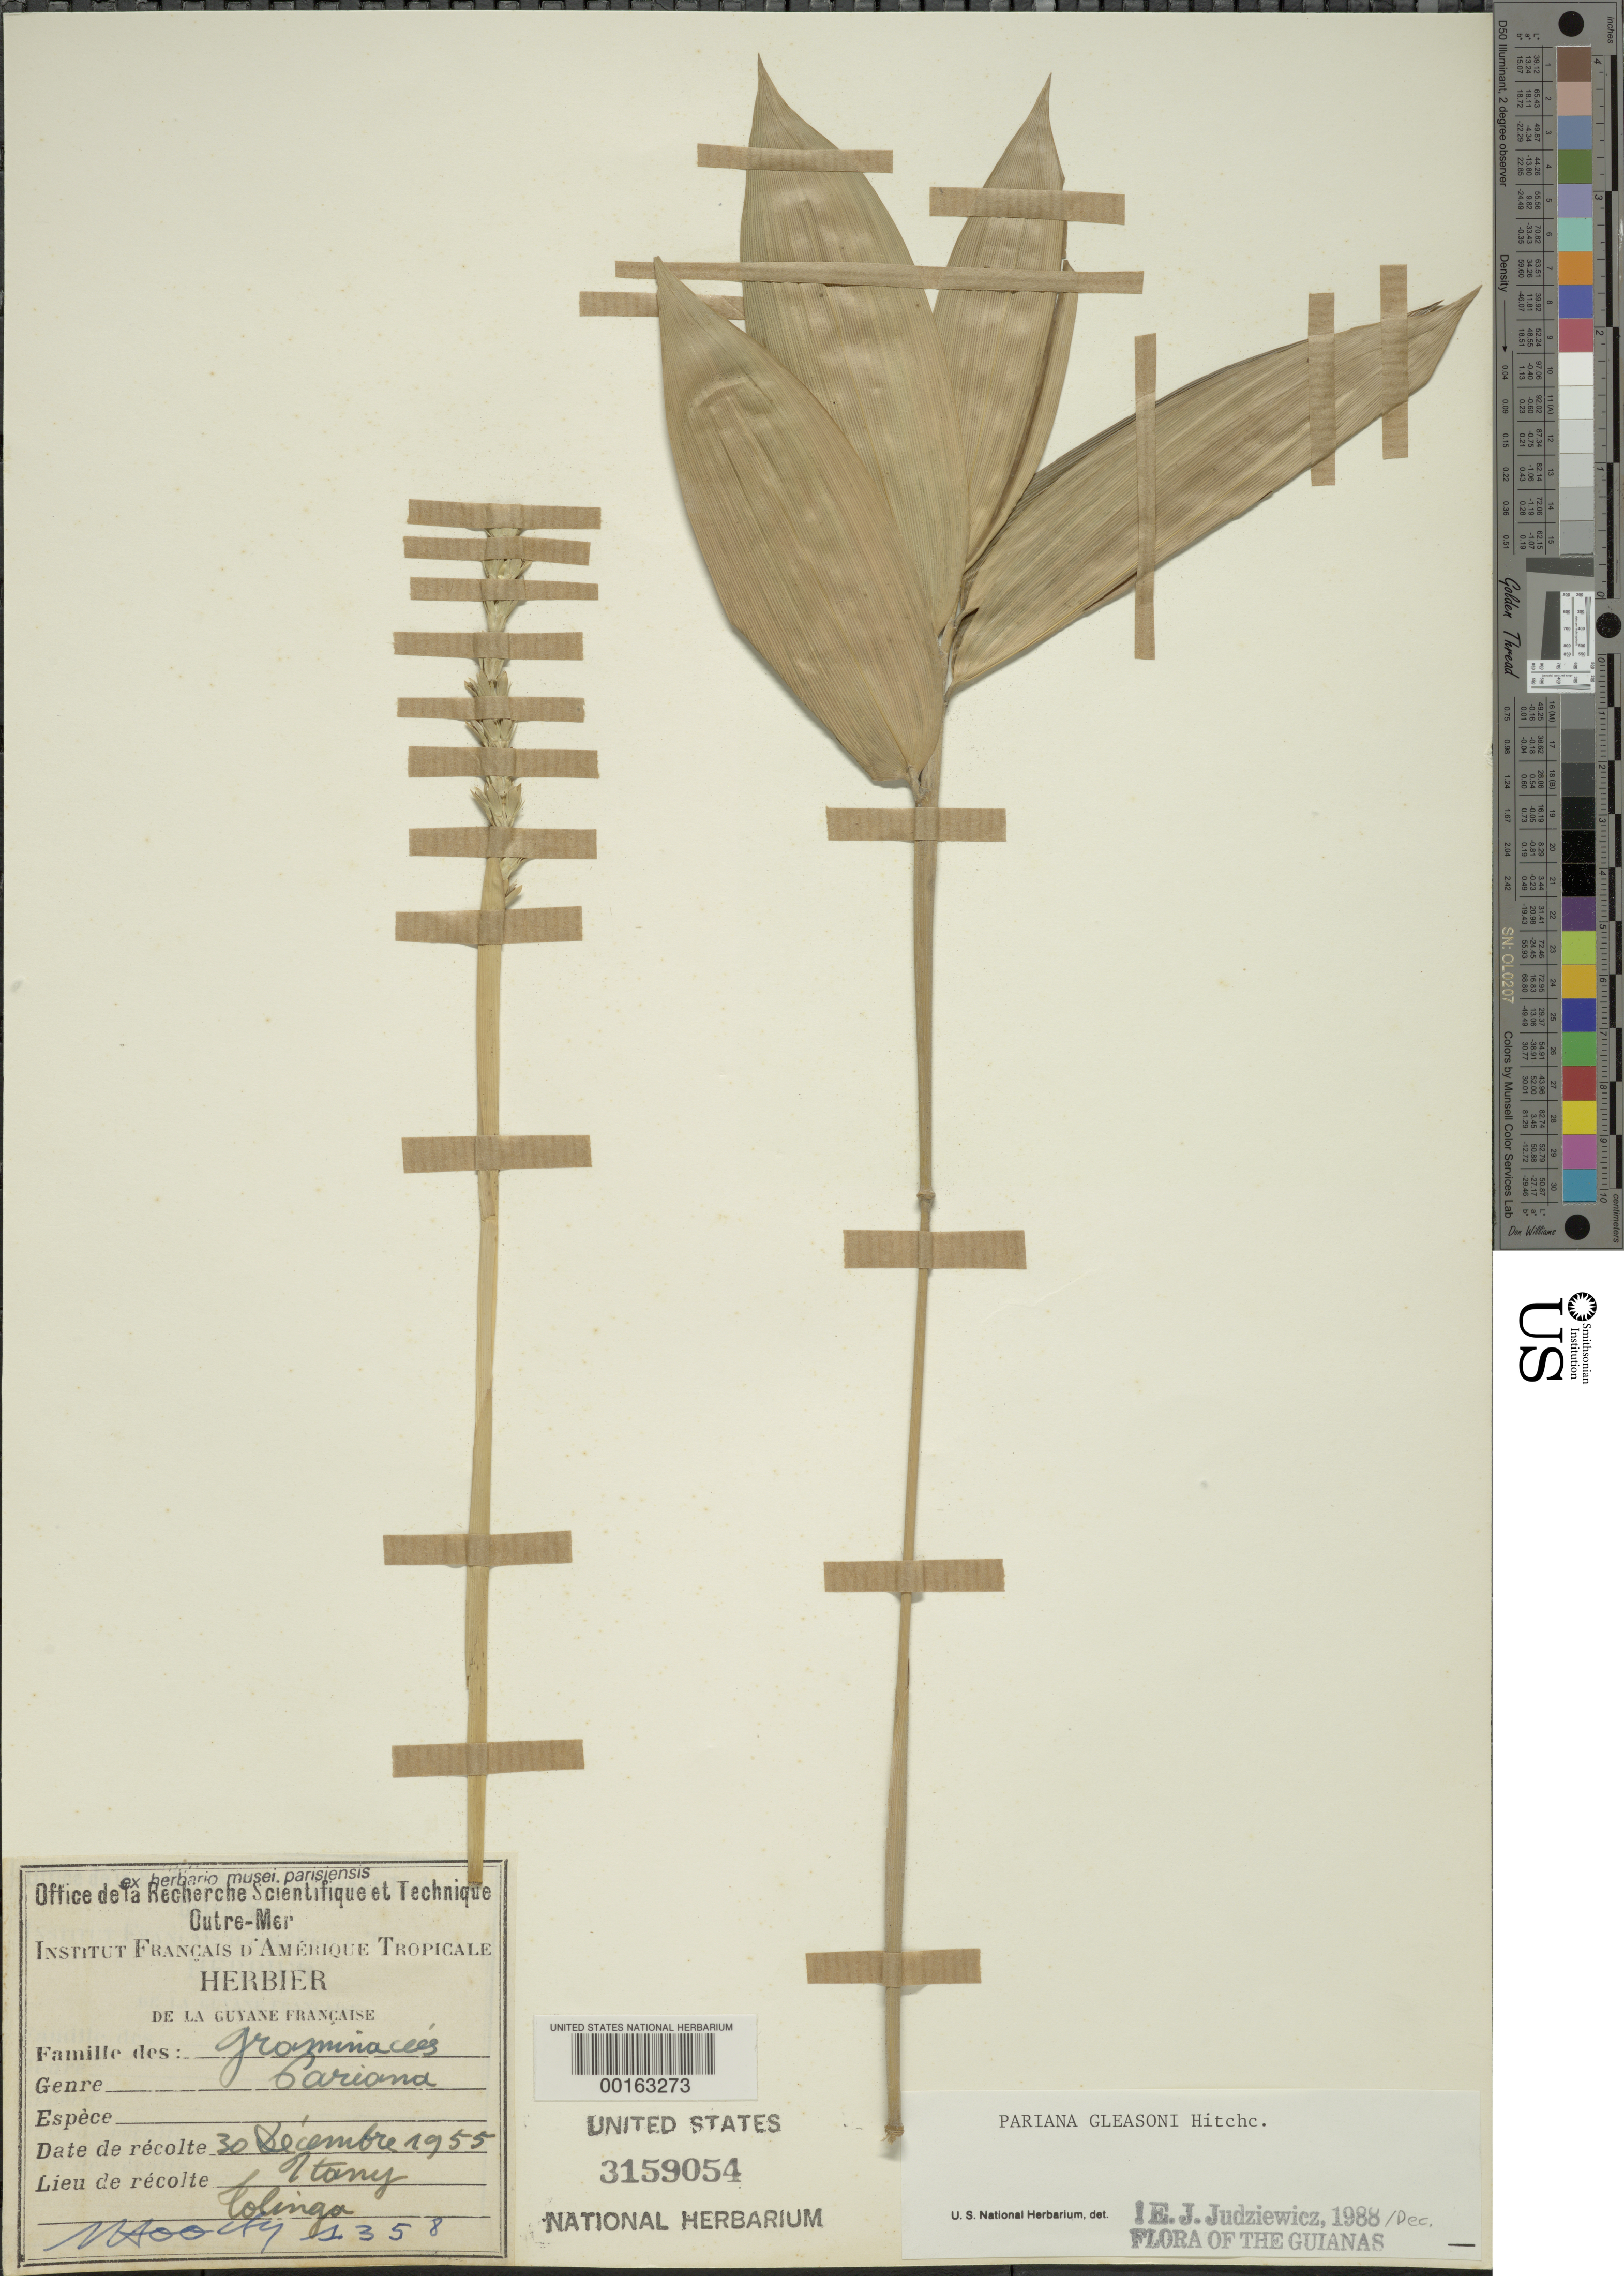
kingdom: Plantae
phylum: Tracheophyta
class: Liliopsida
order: Poales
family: Poaceae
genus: Olyra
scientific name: Olyra micrantha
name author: Kunth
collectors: J. Hoock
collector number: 1358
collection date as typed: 30 Dec 1955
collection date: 1955-12-30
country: Guyana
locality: Zolinga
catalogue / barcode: US 3159054